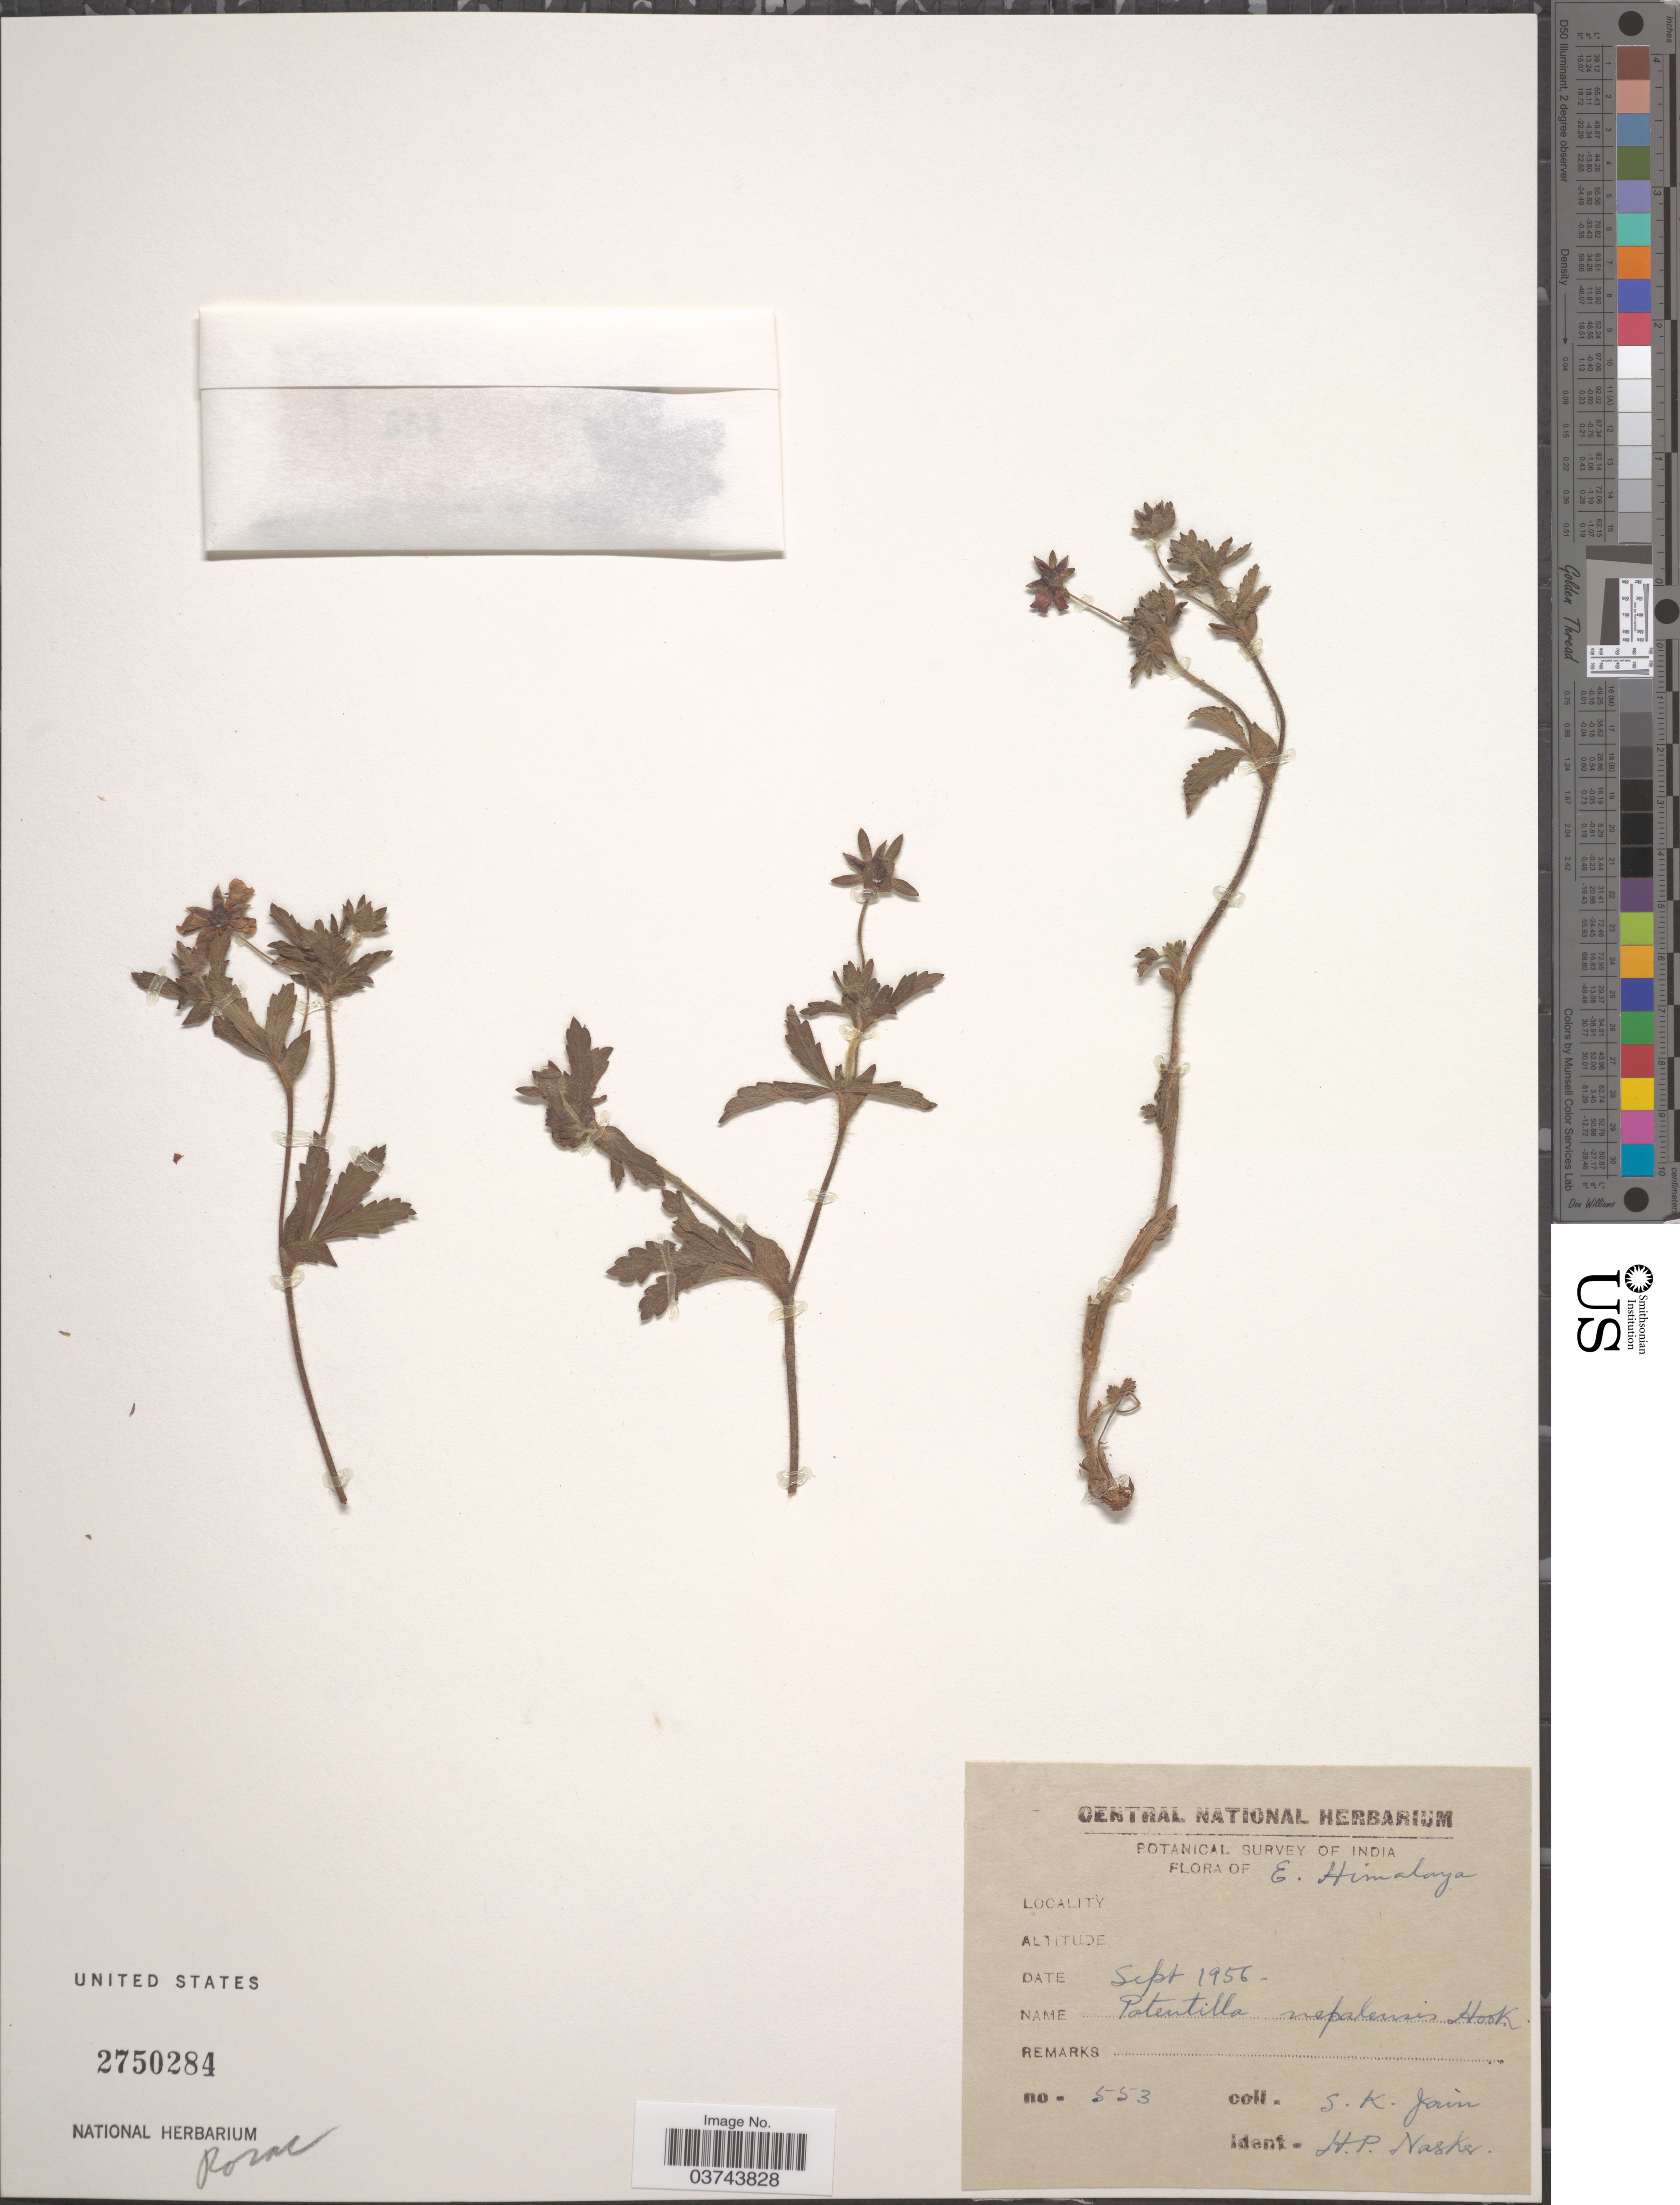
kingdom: Plantae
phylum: Tracheophyta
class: Magnoliopsida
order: Rosales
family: Rosaceae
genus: Potentilla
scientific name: Potentilla nepalensis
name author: Hook.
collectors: S. Jain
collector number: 553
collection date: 1956-09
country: India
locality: E. Himalaya.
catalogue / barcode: US 2750284